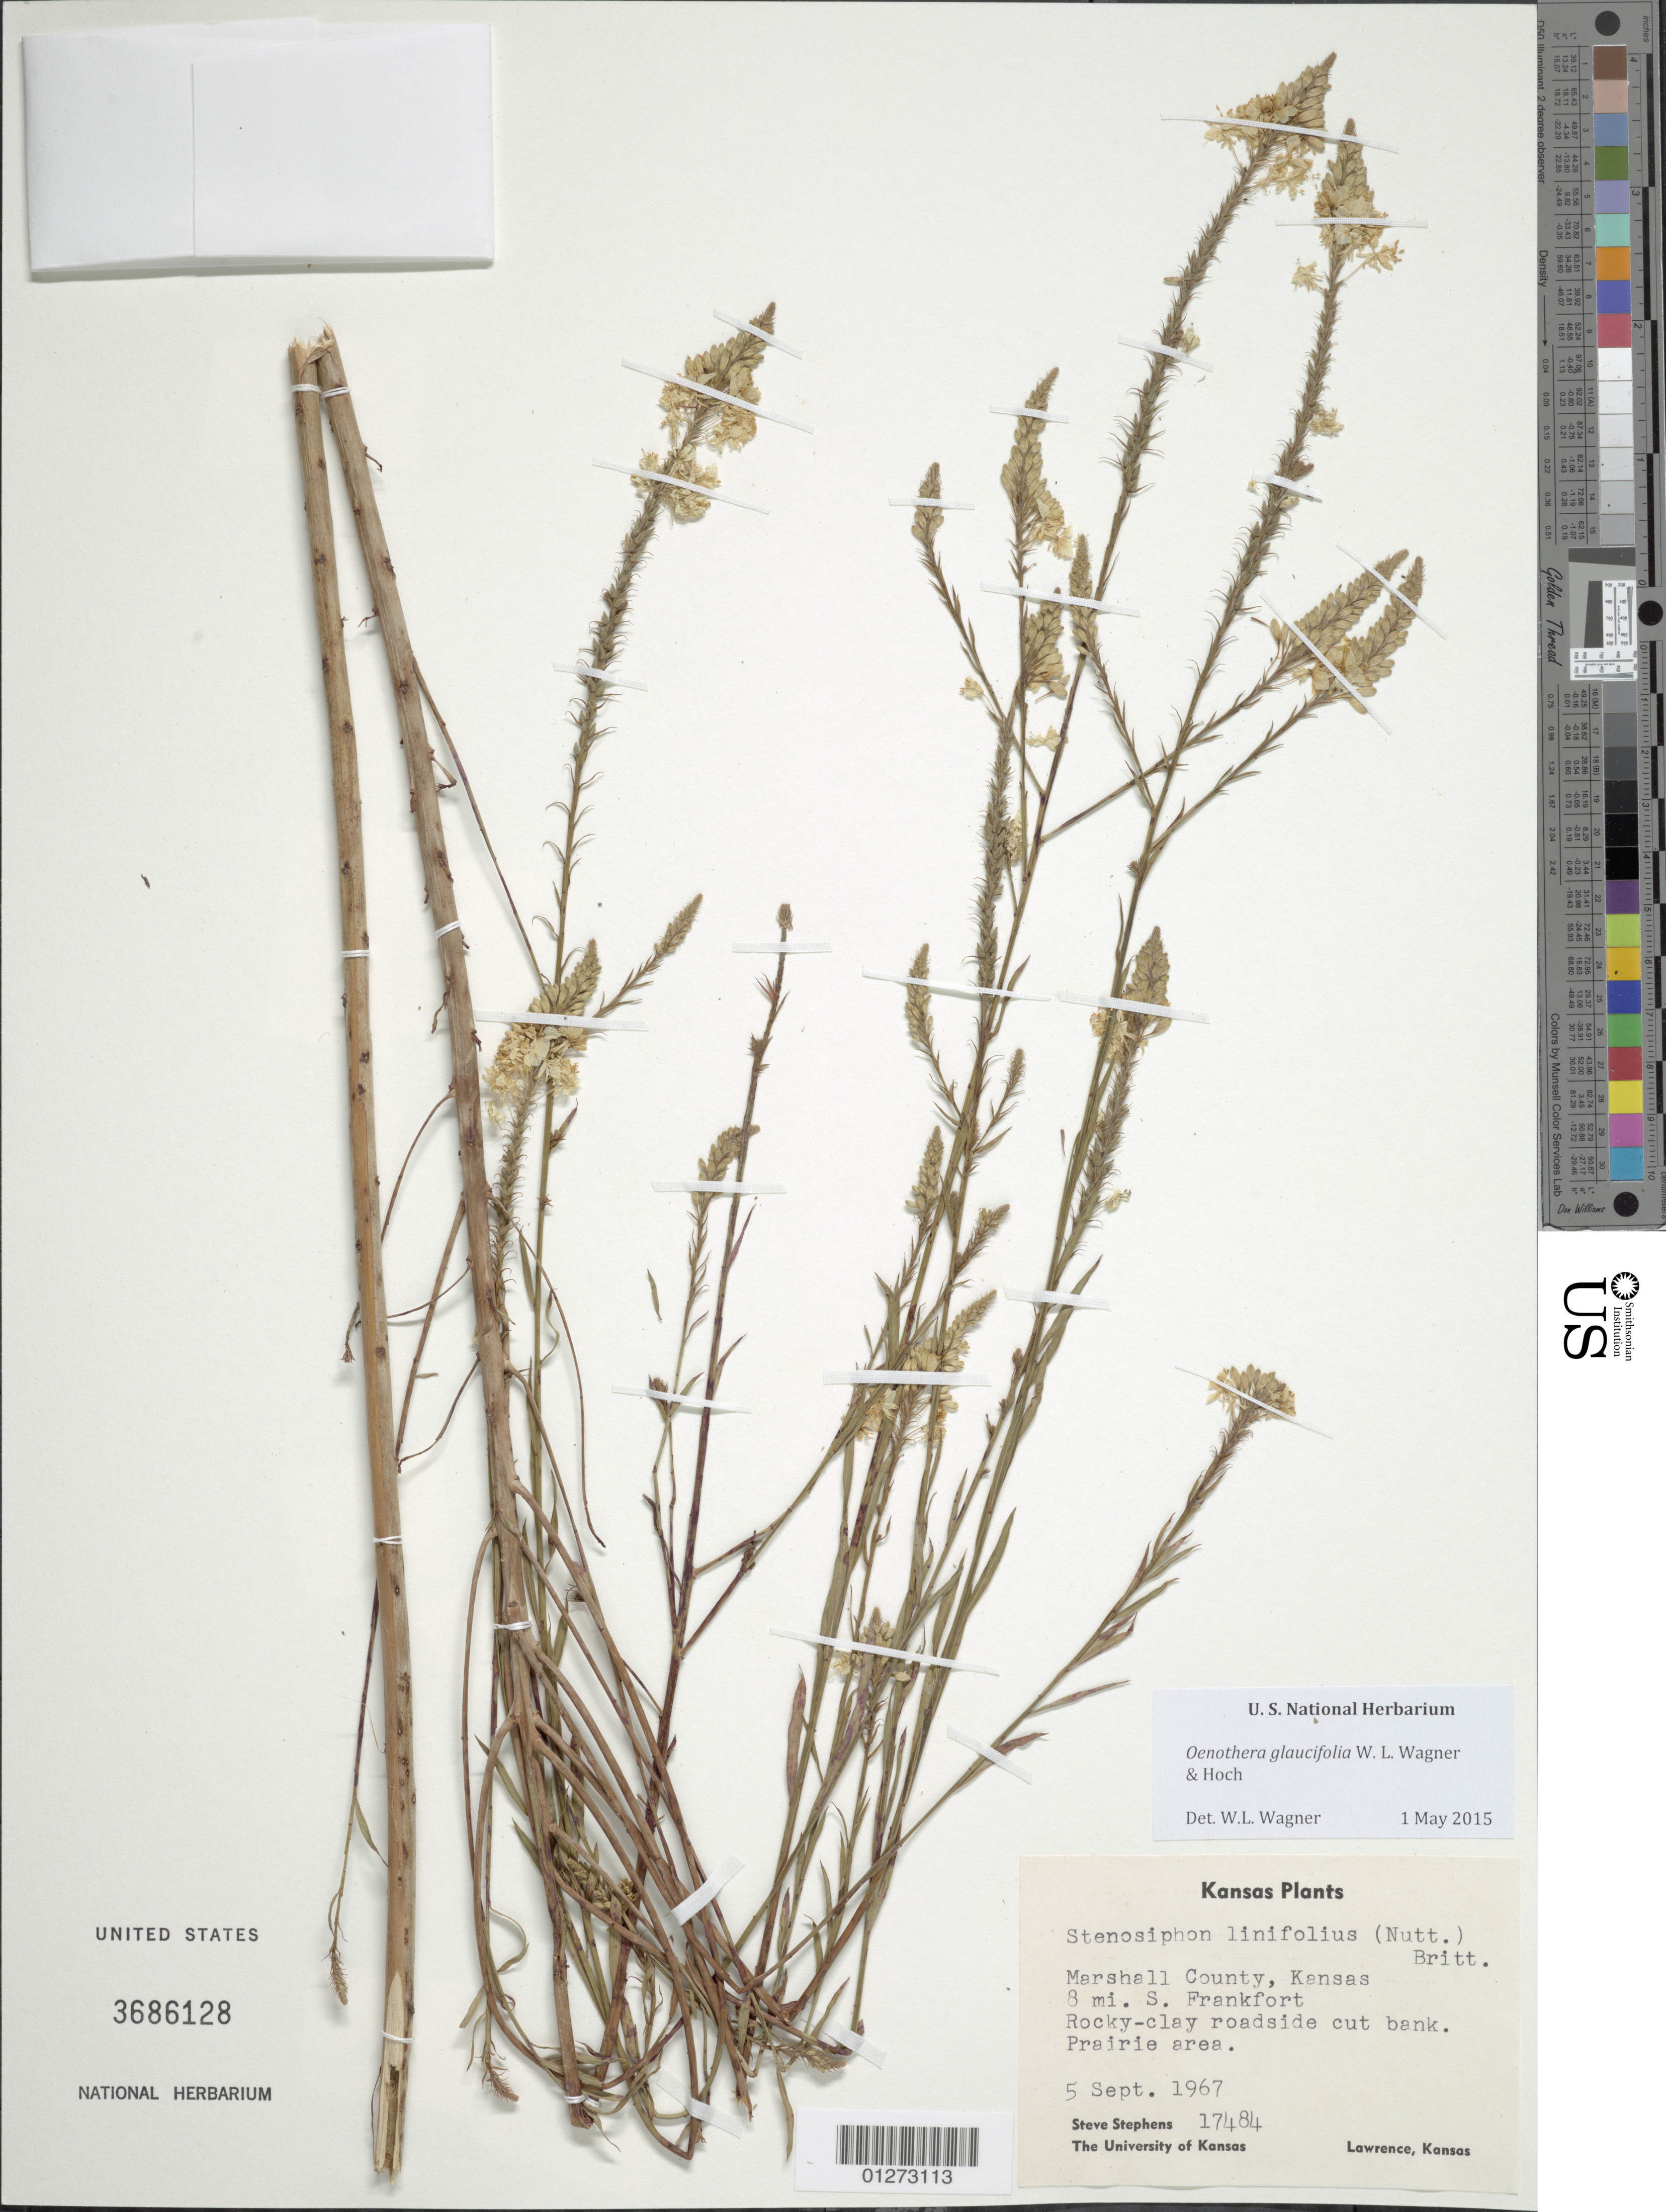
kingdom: Plantae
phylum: Tracheophyta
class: Magnoliopsida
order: Myrtales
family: Onagraceae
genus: Oenothera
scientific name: Oenothera glaucifolia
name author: W.L. Wagner & Hoch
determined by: Wagner, W. L., (BOT), Smithsonian Institution - National Museum of Natural History (UNITED STATES)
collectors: S. Stephens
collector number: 17484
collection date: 1967-09-05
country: United States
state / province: Kansas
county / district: Marshall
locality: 8 mi. S. Frankfort, roadside cut bank.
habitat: Prairie area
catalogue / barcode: US 3686128